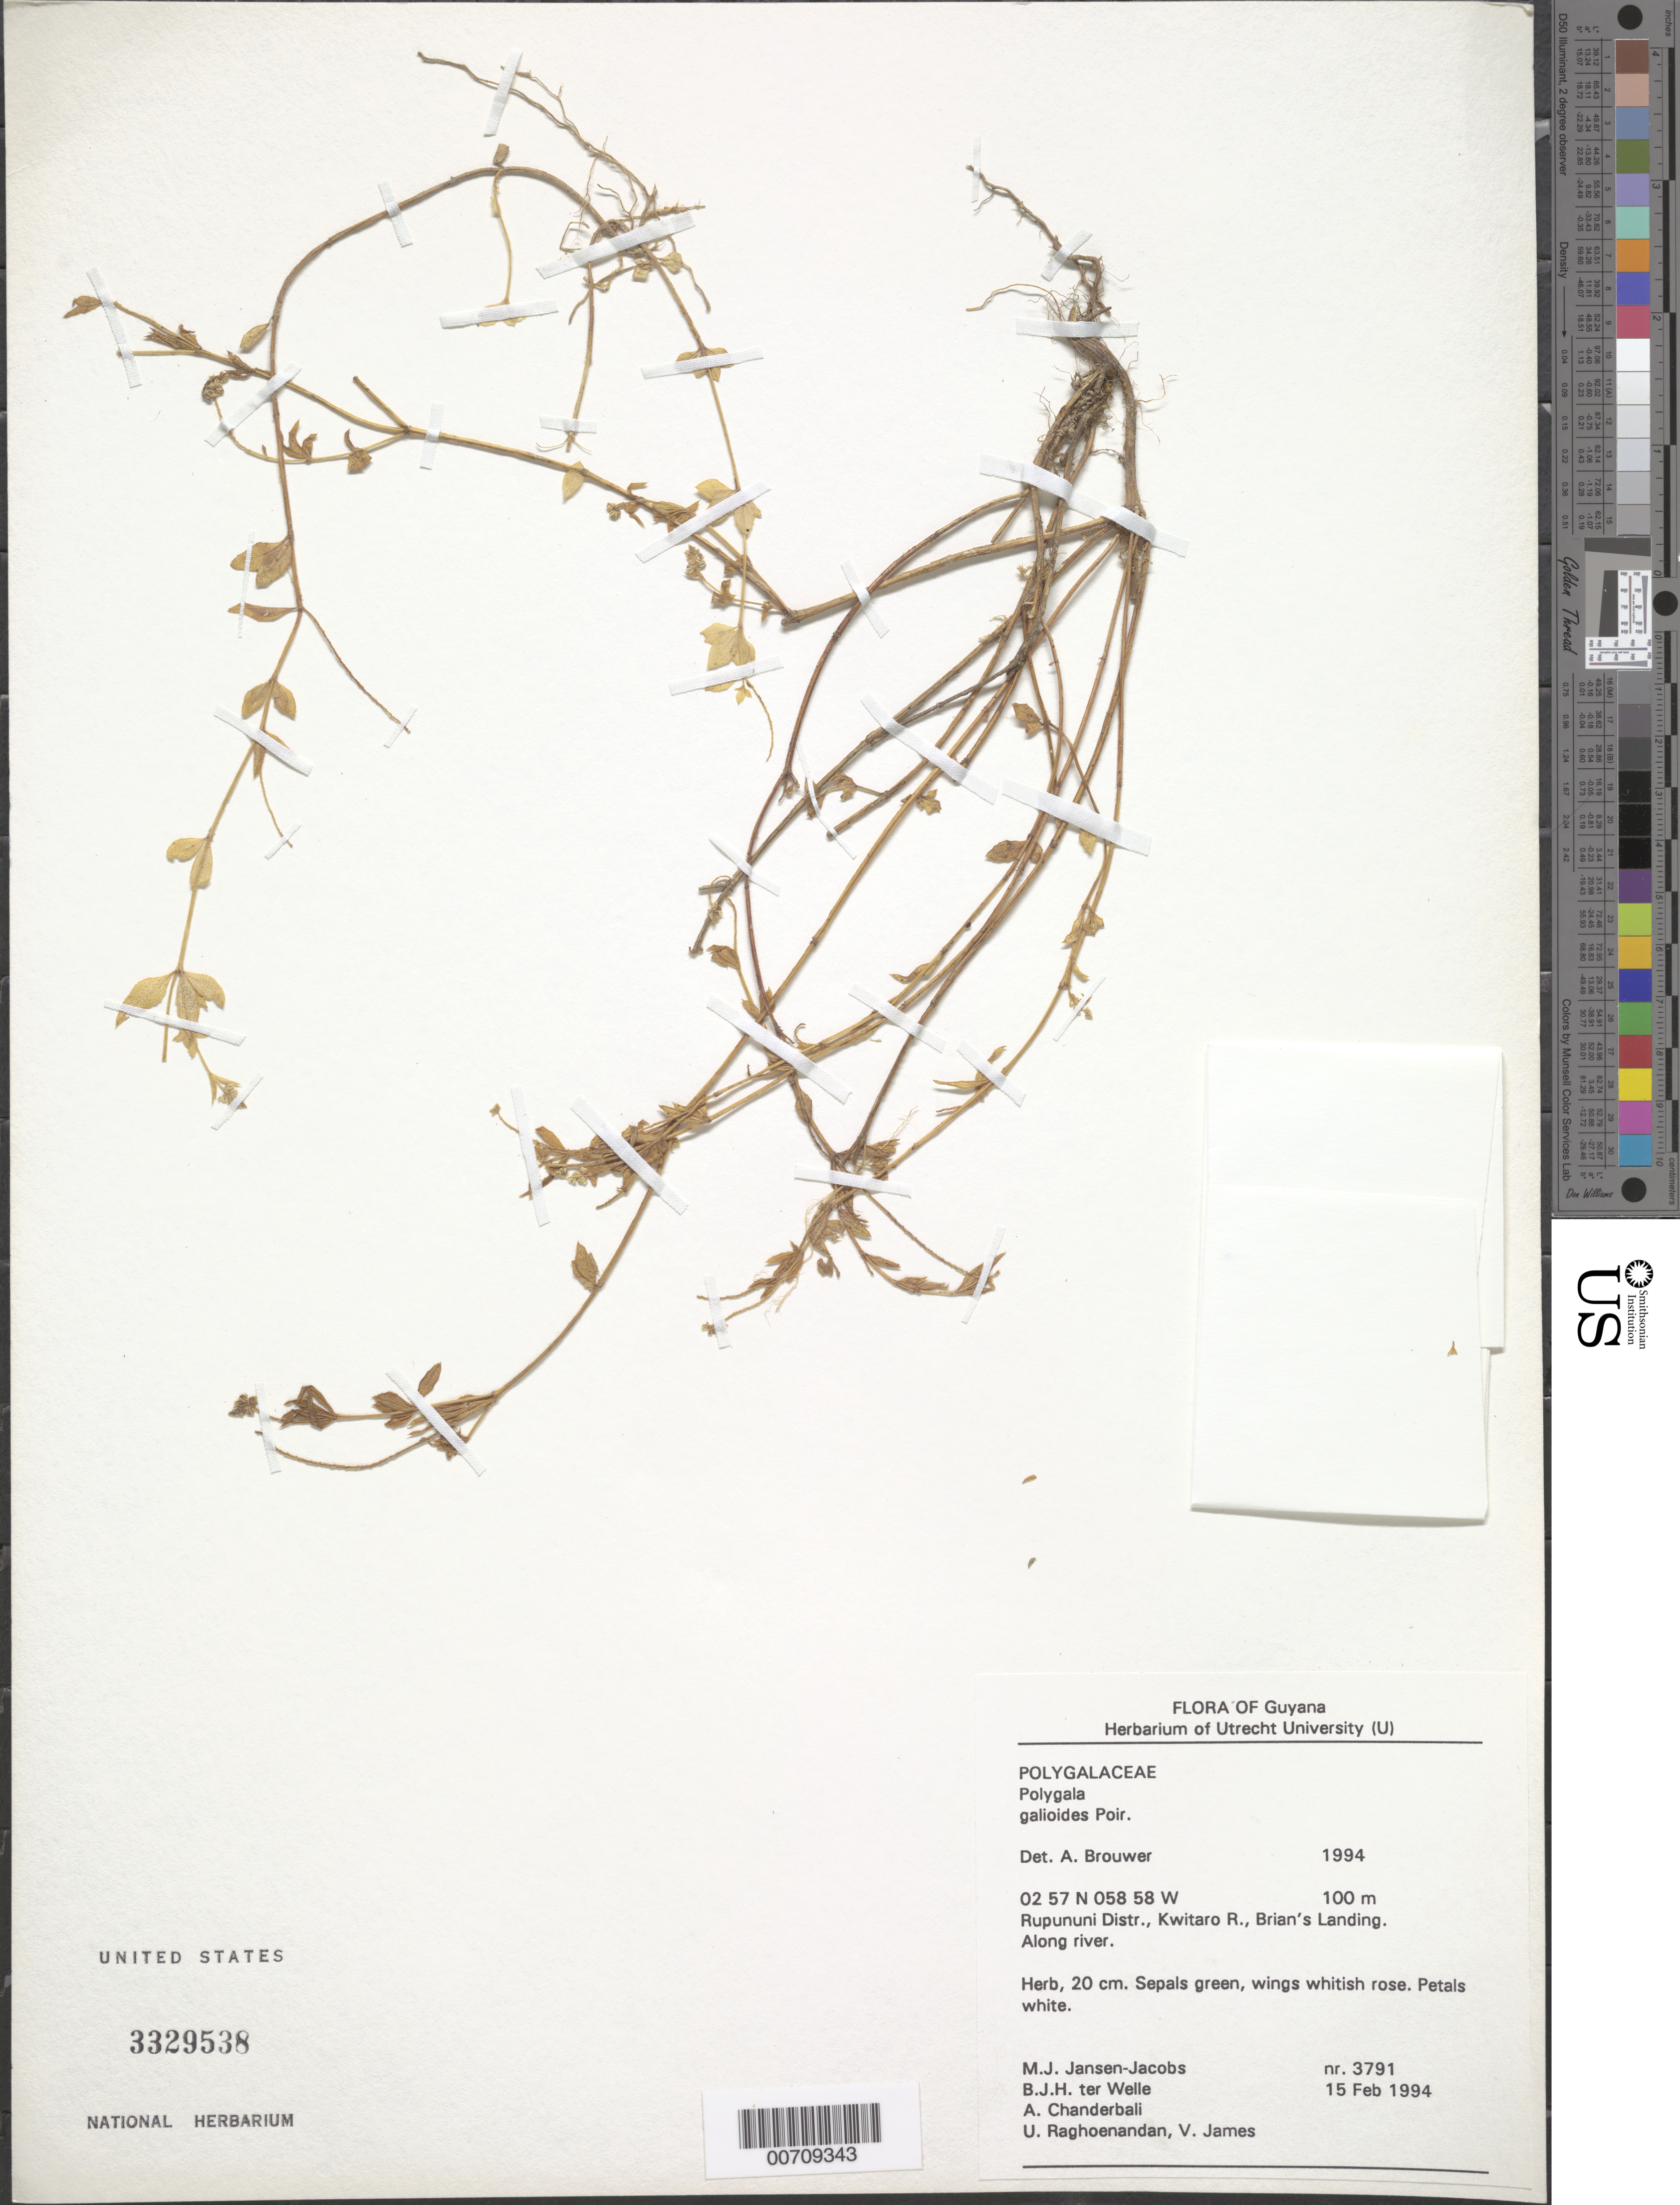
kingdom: Plantae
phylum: Tracheophyta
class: Magnoliopsida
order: Fabales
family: Polygalaceae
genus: Polygala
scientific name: Polygala galioides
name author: Poir.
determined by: Jacobs-Brouwer, A.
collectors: M. J. Jansen-Jacobs, B. Welle, A. S. Chanderbali, U. Raghoenandan & V. James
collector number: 3791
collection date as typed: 15-Feb-94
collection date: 1994-02-15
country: Guyana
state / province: U. Takutu-U. Essequibo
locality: Brian's Landing, Kwitaro R.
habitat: Along river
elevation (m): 100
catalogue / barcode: US 3329538